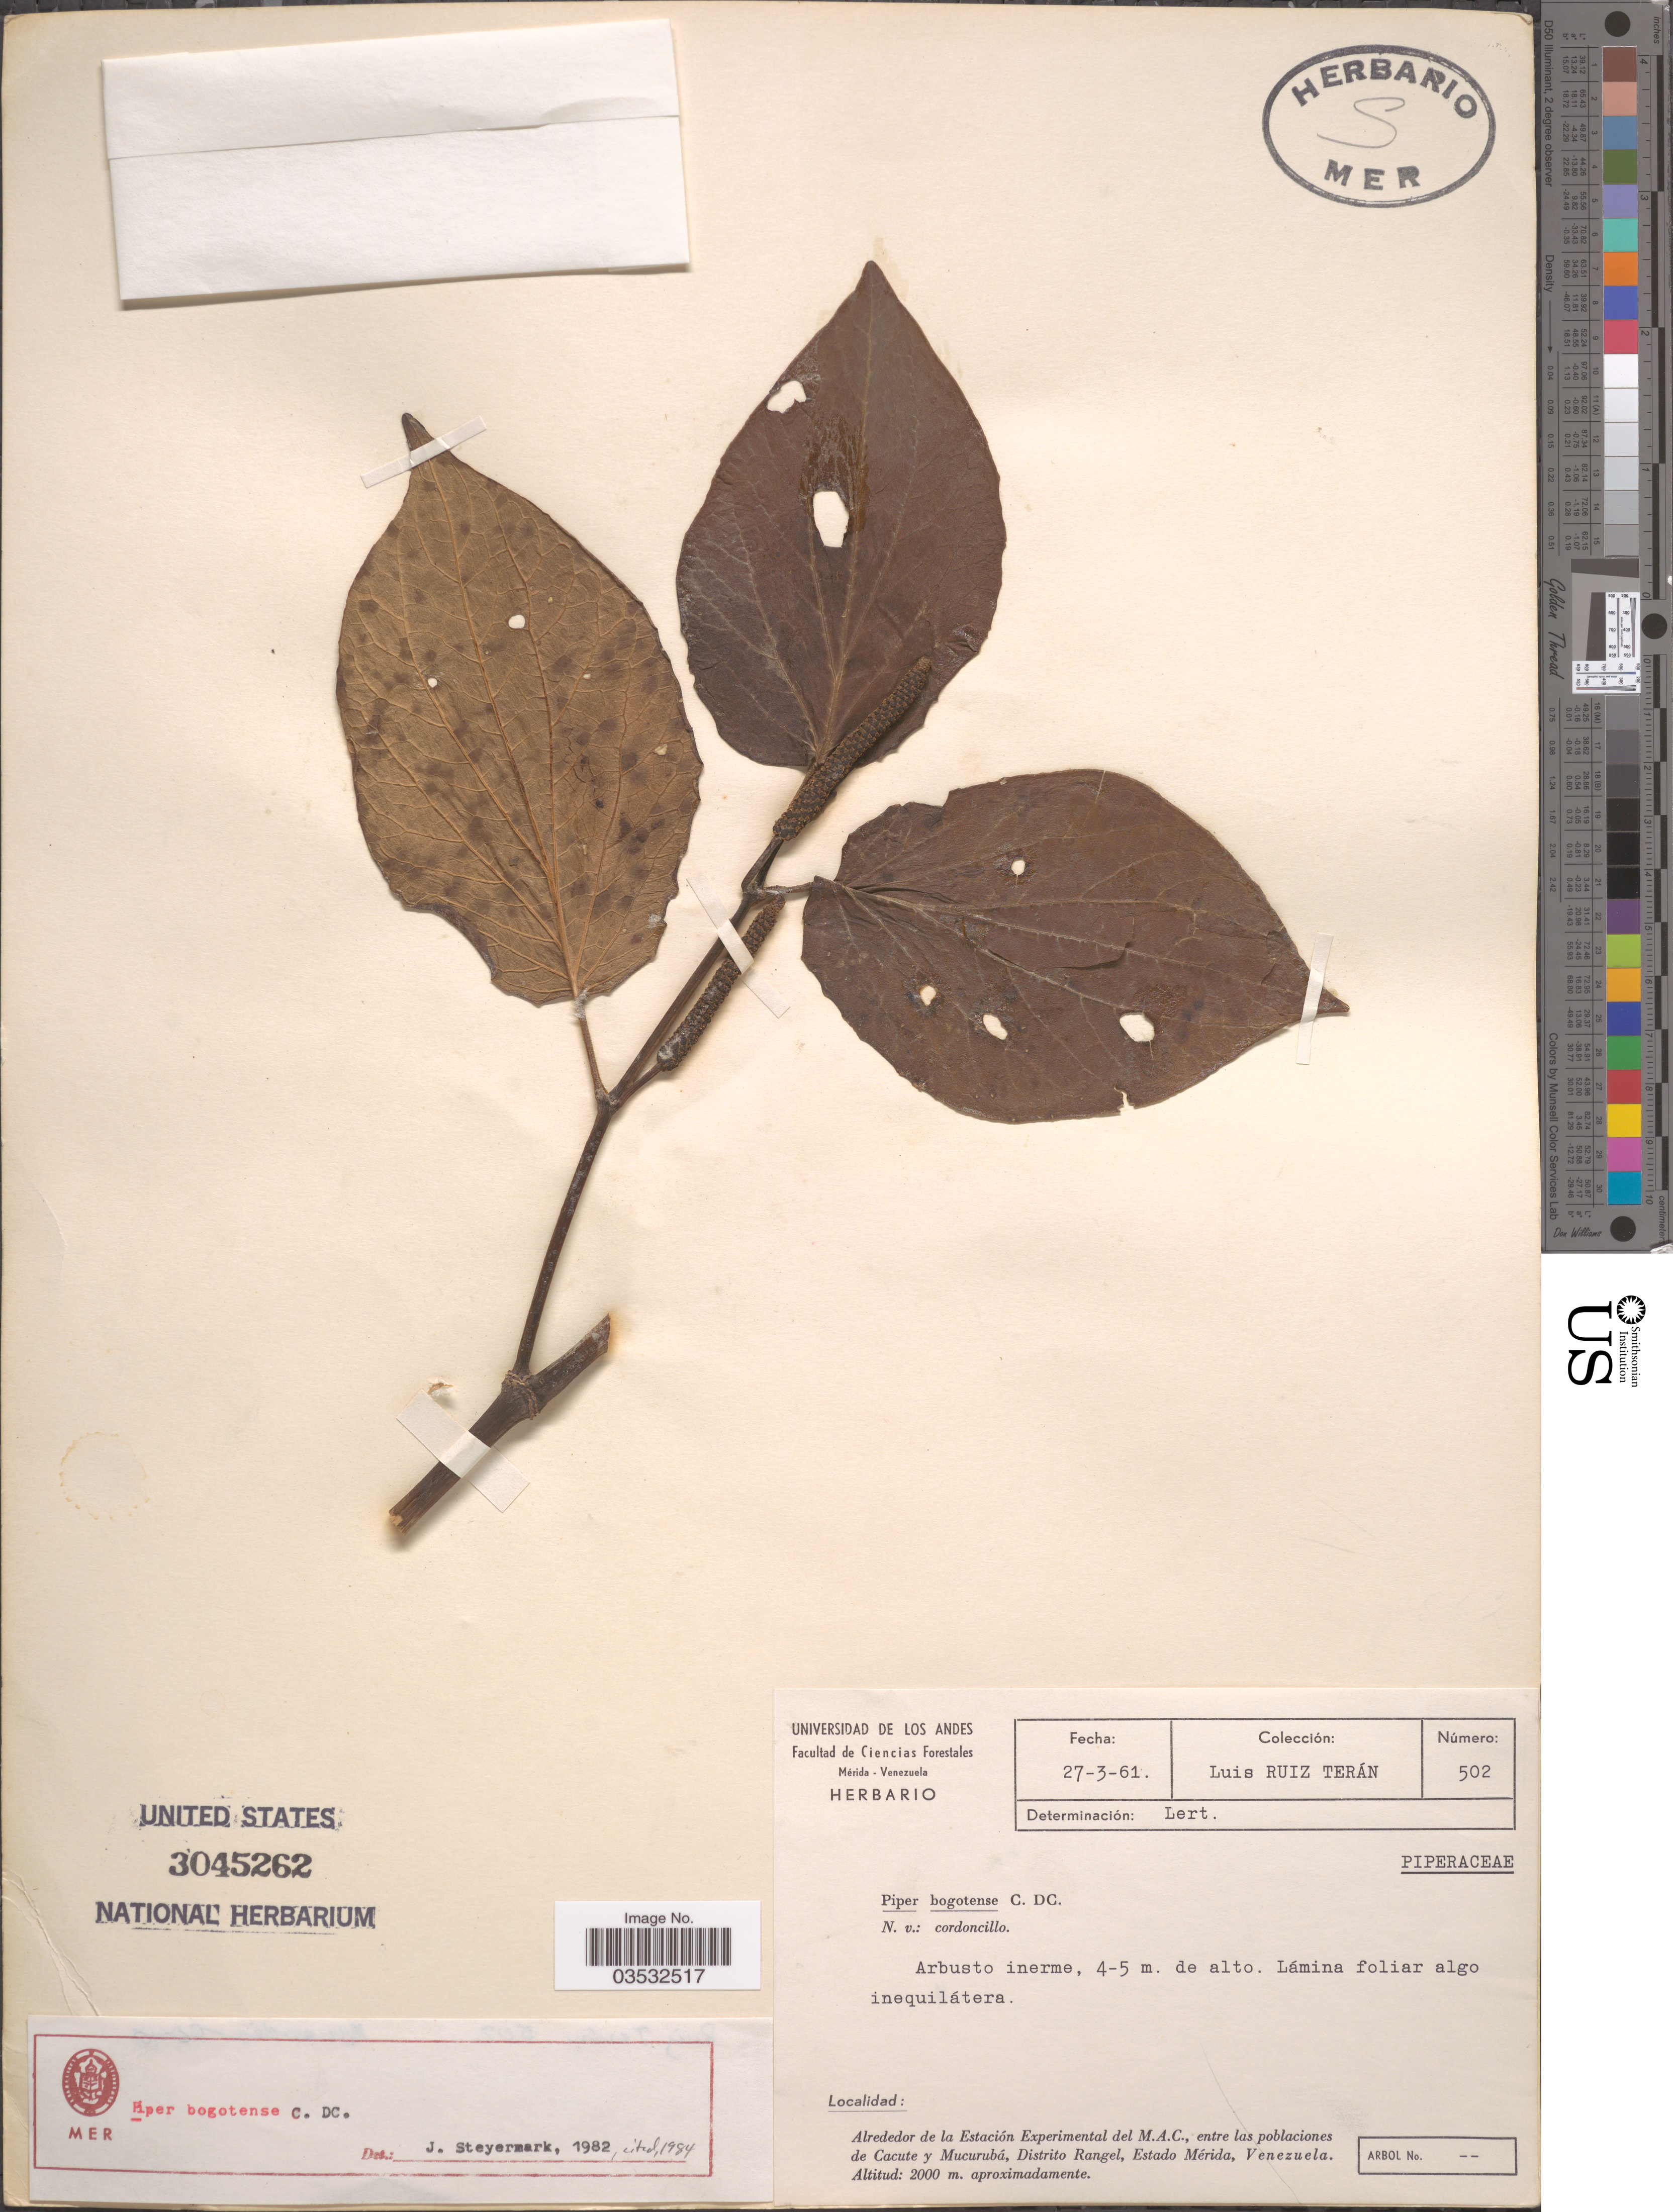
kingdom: Plantae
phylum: Tracheophyta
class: Magnoliopsida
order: Piperales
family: Piperaceae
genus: Piper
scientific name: Piper bogotense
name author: C. DC.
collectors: L. E. Ruíz-Terán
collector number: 502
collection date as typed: Transcribed d/m/y: 27/3/61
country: Venezuela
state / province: Merida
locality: Alrededor de la Estación Experimental del M.A.C., entre las poblaciones de Cacute y Mucurubá, Distrito Rangel, Estado Mérida.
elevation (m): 2000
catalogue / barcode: US 3045262